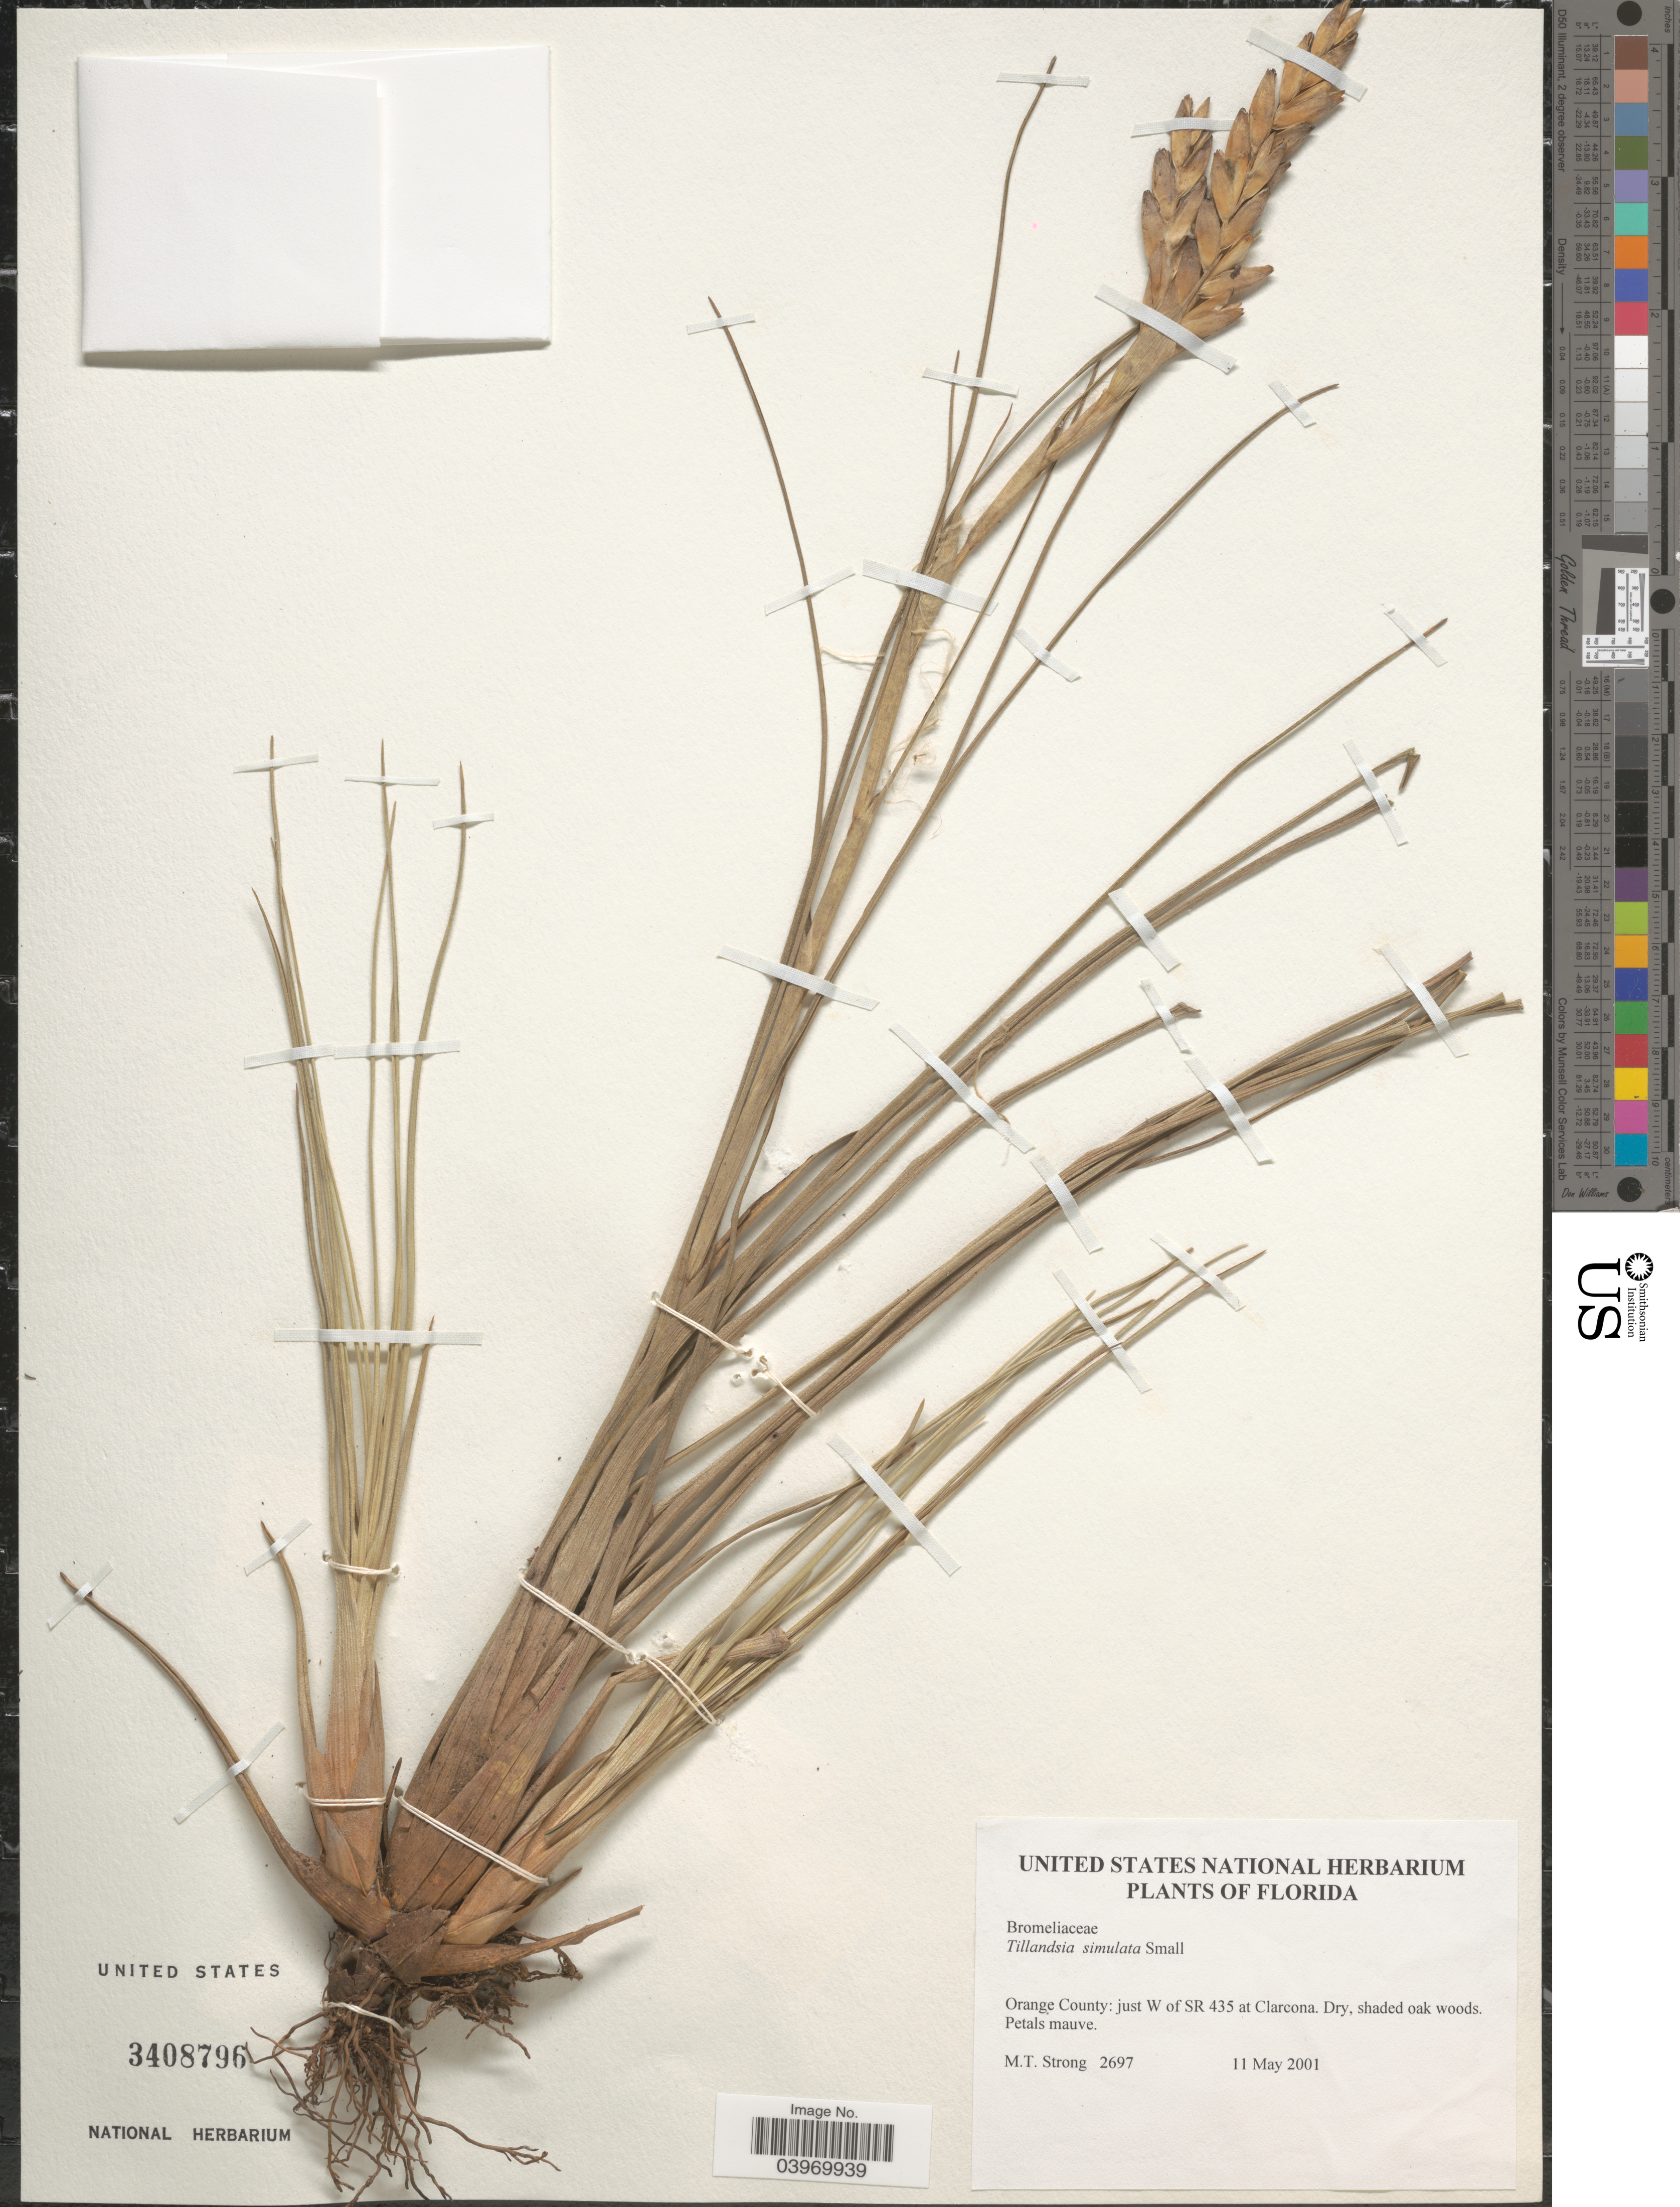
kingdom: Plantae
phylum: Tracheophyta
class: Liliopsida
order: Poales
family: Bromeliaceae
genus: Tillandsia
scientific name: Tillandsia simulata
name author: Small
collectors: M. T. Strong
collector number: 2697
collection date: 2001-05-11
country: United States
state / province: Florida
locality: Orange County: just W of SR 435 at Clarcona.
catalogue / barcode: US 3408796